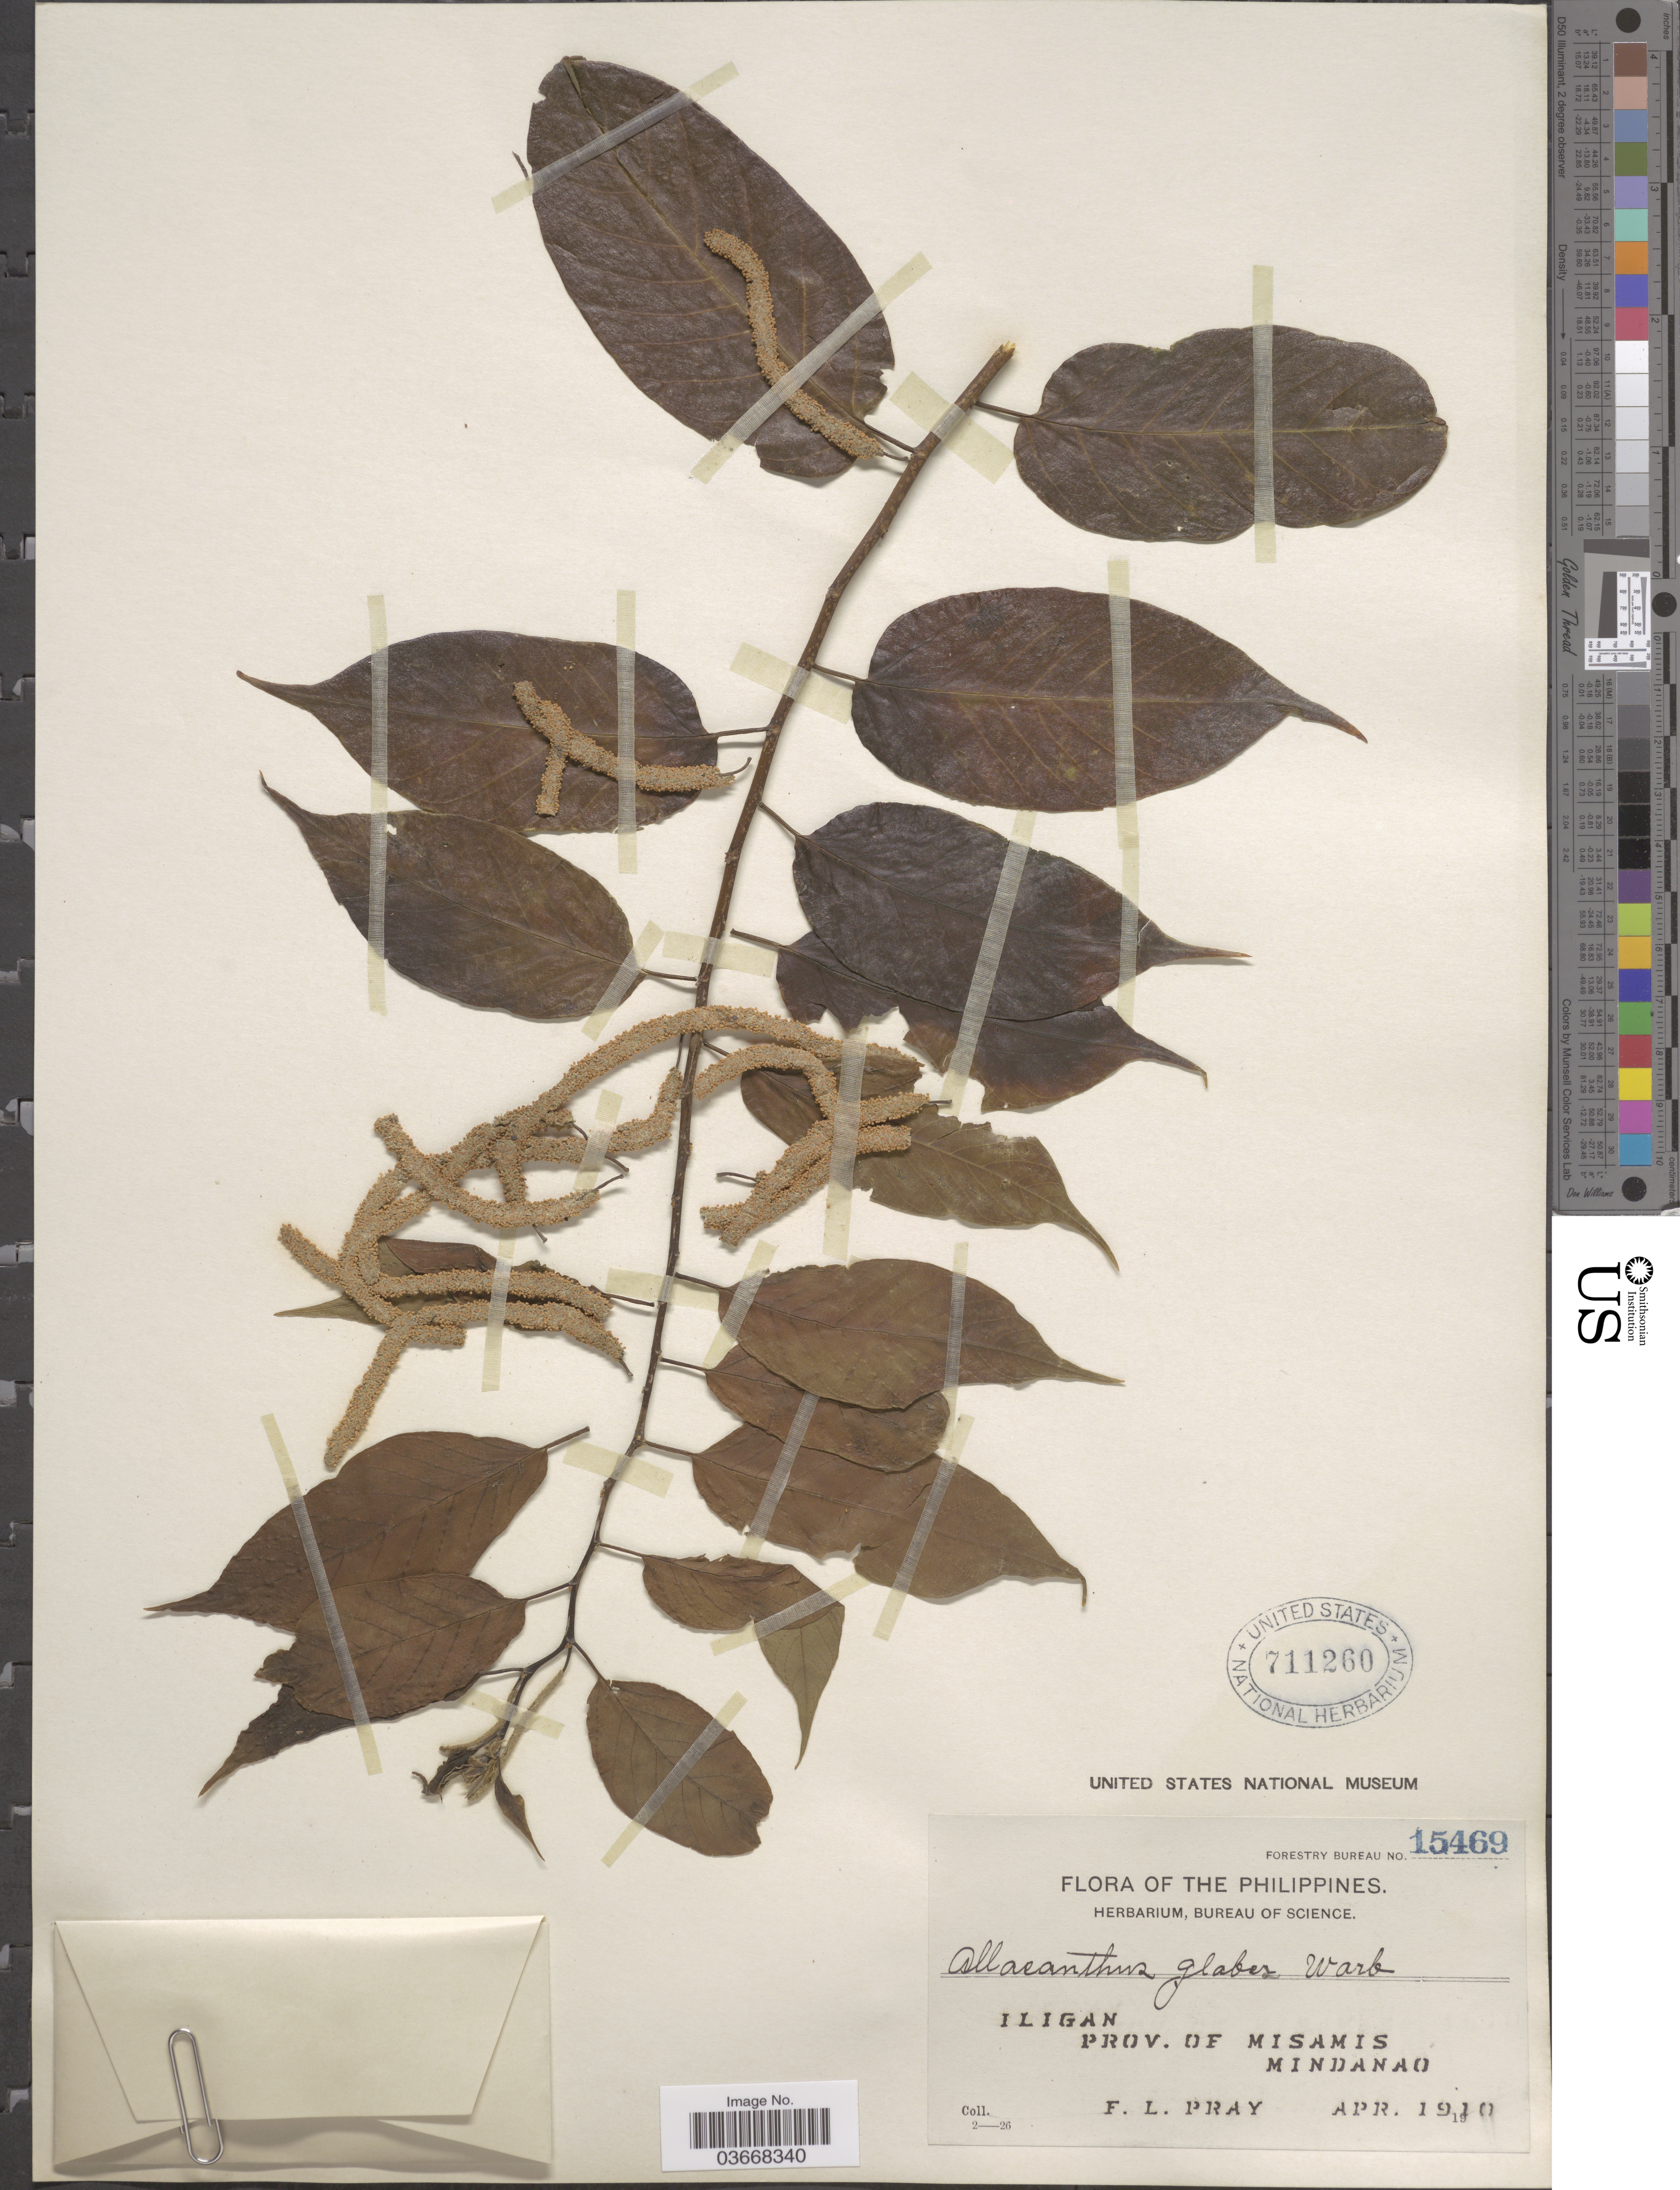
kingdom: Plantae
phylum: Tracheophyta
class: Magnoliopsida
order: Rosales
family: Moraceae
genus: Allaeanthus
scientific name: Allaeanthus luzonicus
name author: Fern.-Vill.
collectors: F. Pray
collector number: Forestry Bureau 15469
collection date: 1910-04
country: Philippines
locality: Iligan. Prov. of Misamis. Mindanao.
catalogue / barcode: US 711260